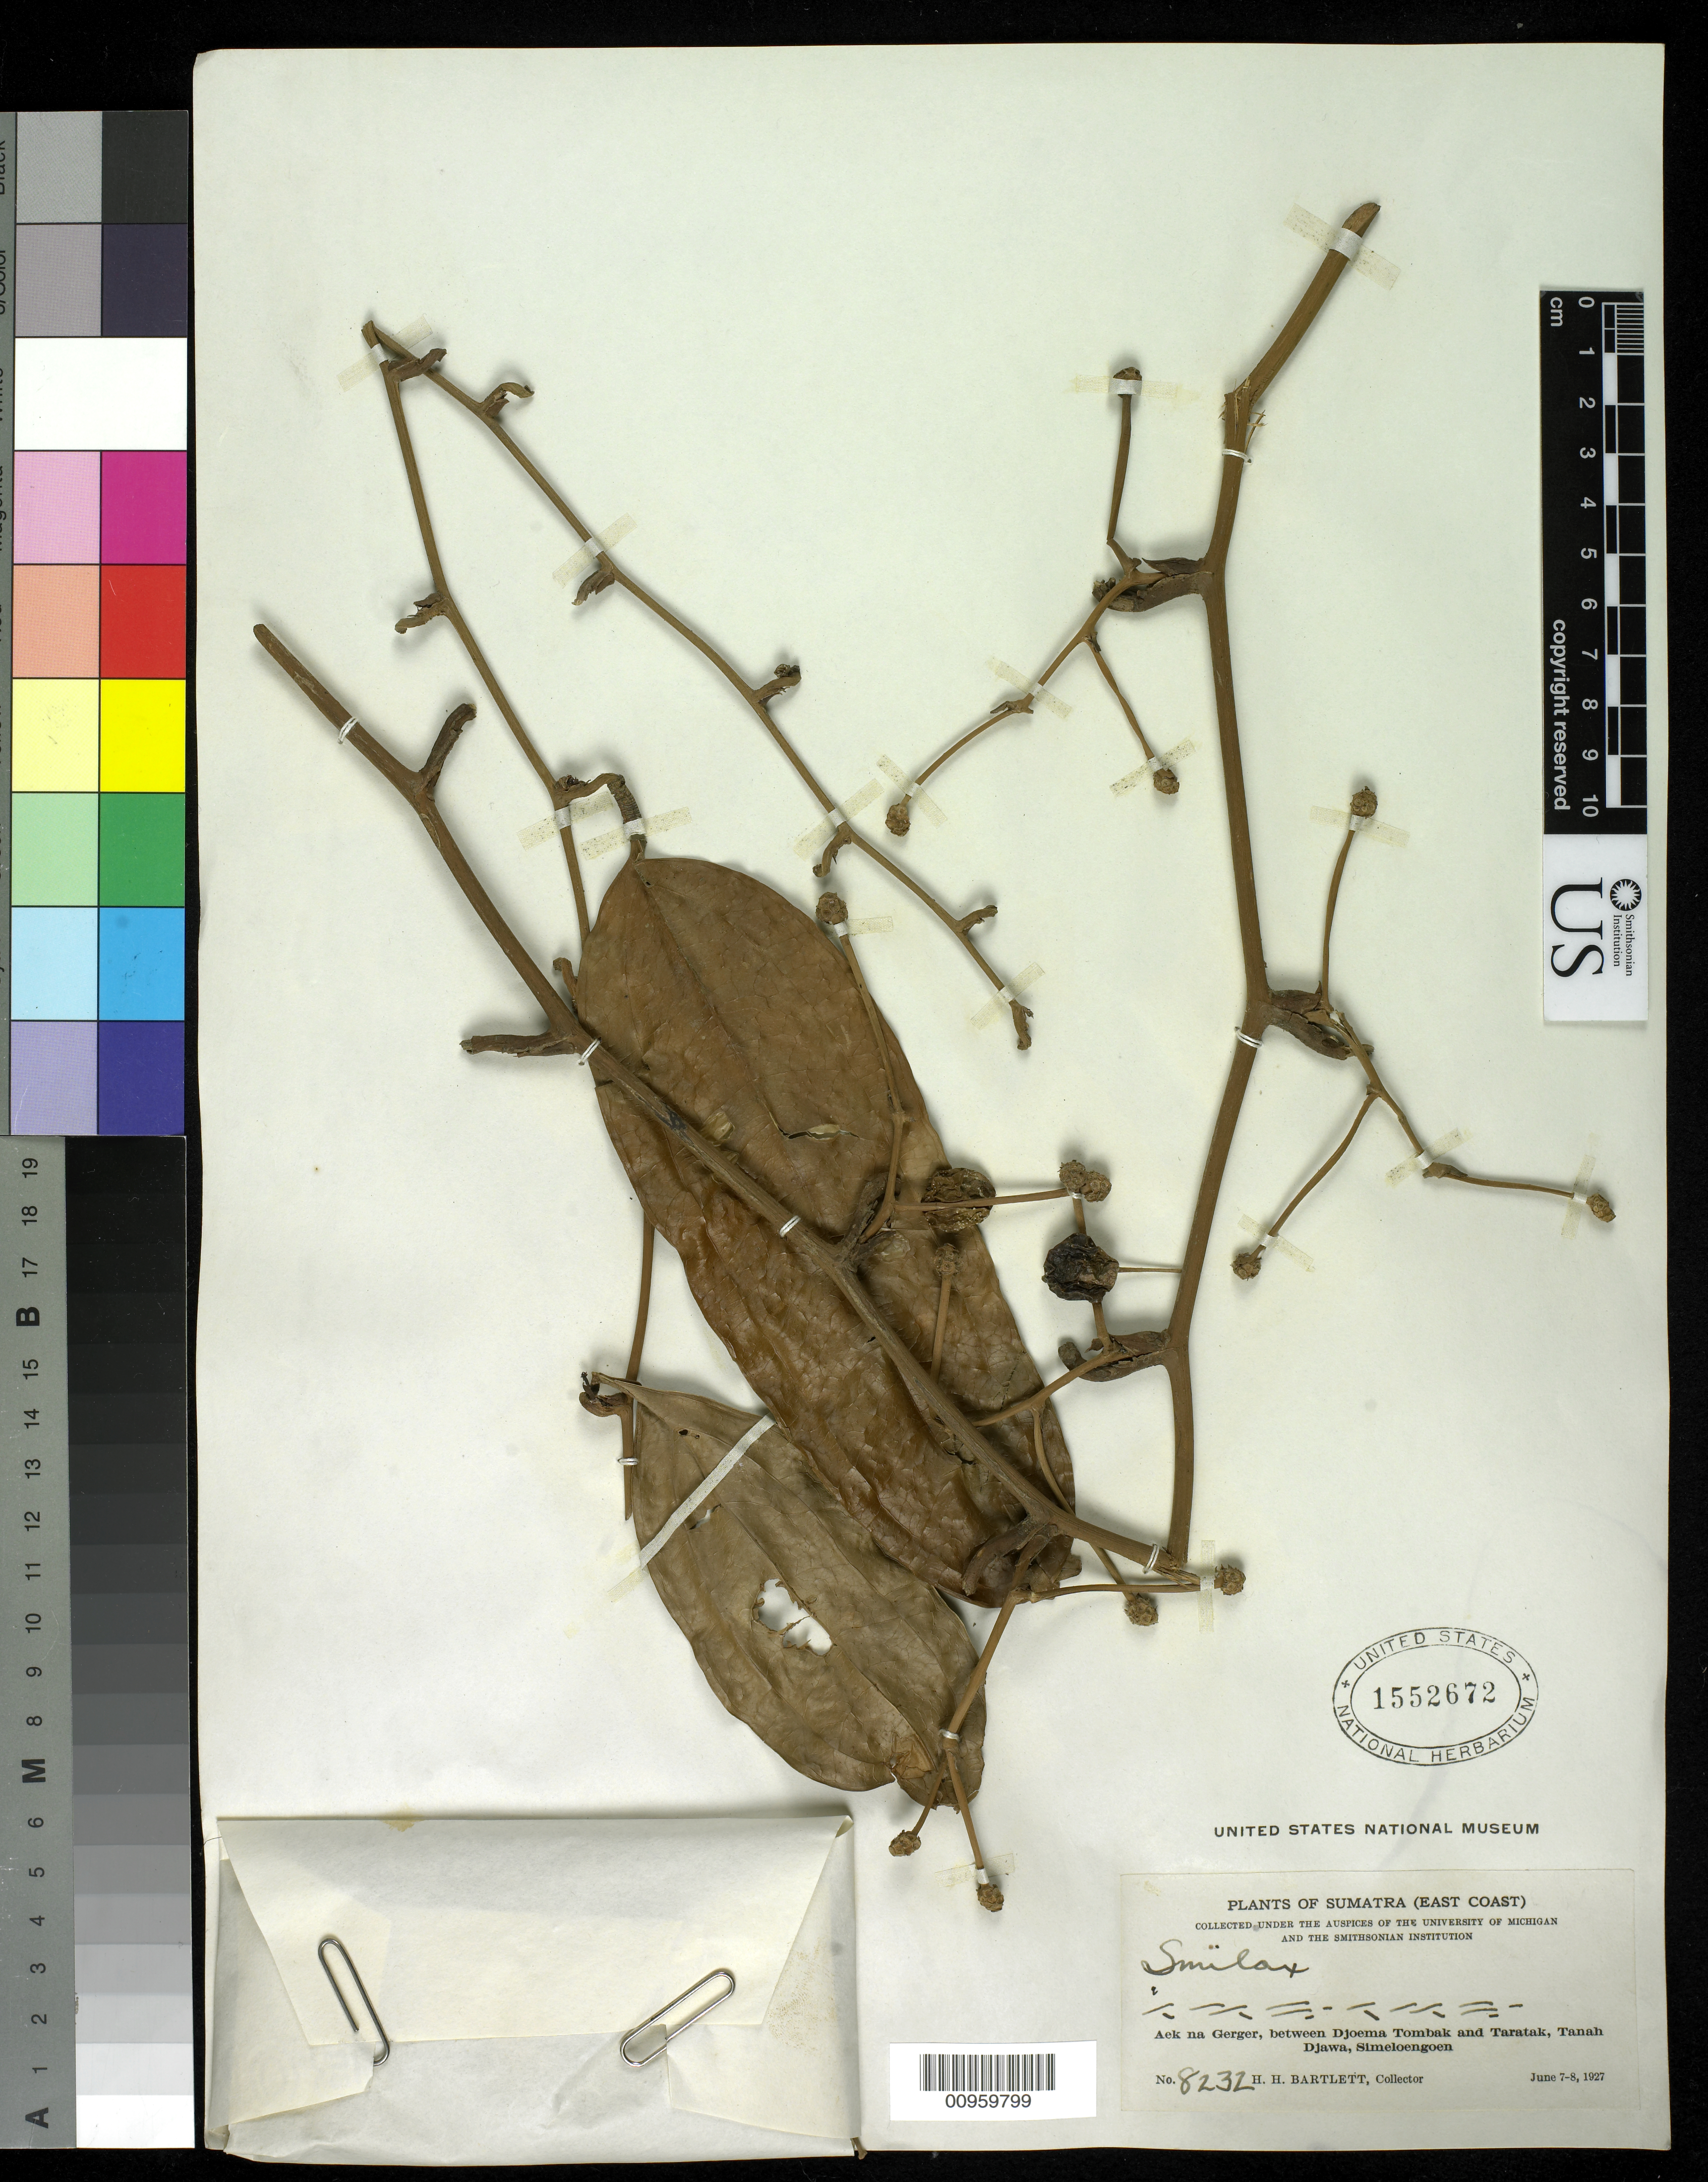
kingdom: Plantae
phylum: Tracheophyta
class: Liliopsida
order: Liliales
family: Smilacaceae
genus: Smilax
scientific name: Smilax sp.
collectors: H. H. Bartlett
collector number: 8232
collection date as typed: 07 Jun 1927 to 08 Jun 1927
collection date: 1927-06-07/1927-06-08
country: Indonesia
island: Sumatra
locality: Aek na Gerger, between Djoema Tombackand Taratak, Tannah Djawa, Simeloengoen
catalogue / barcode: US 1552672